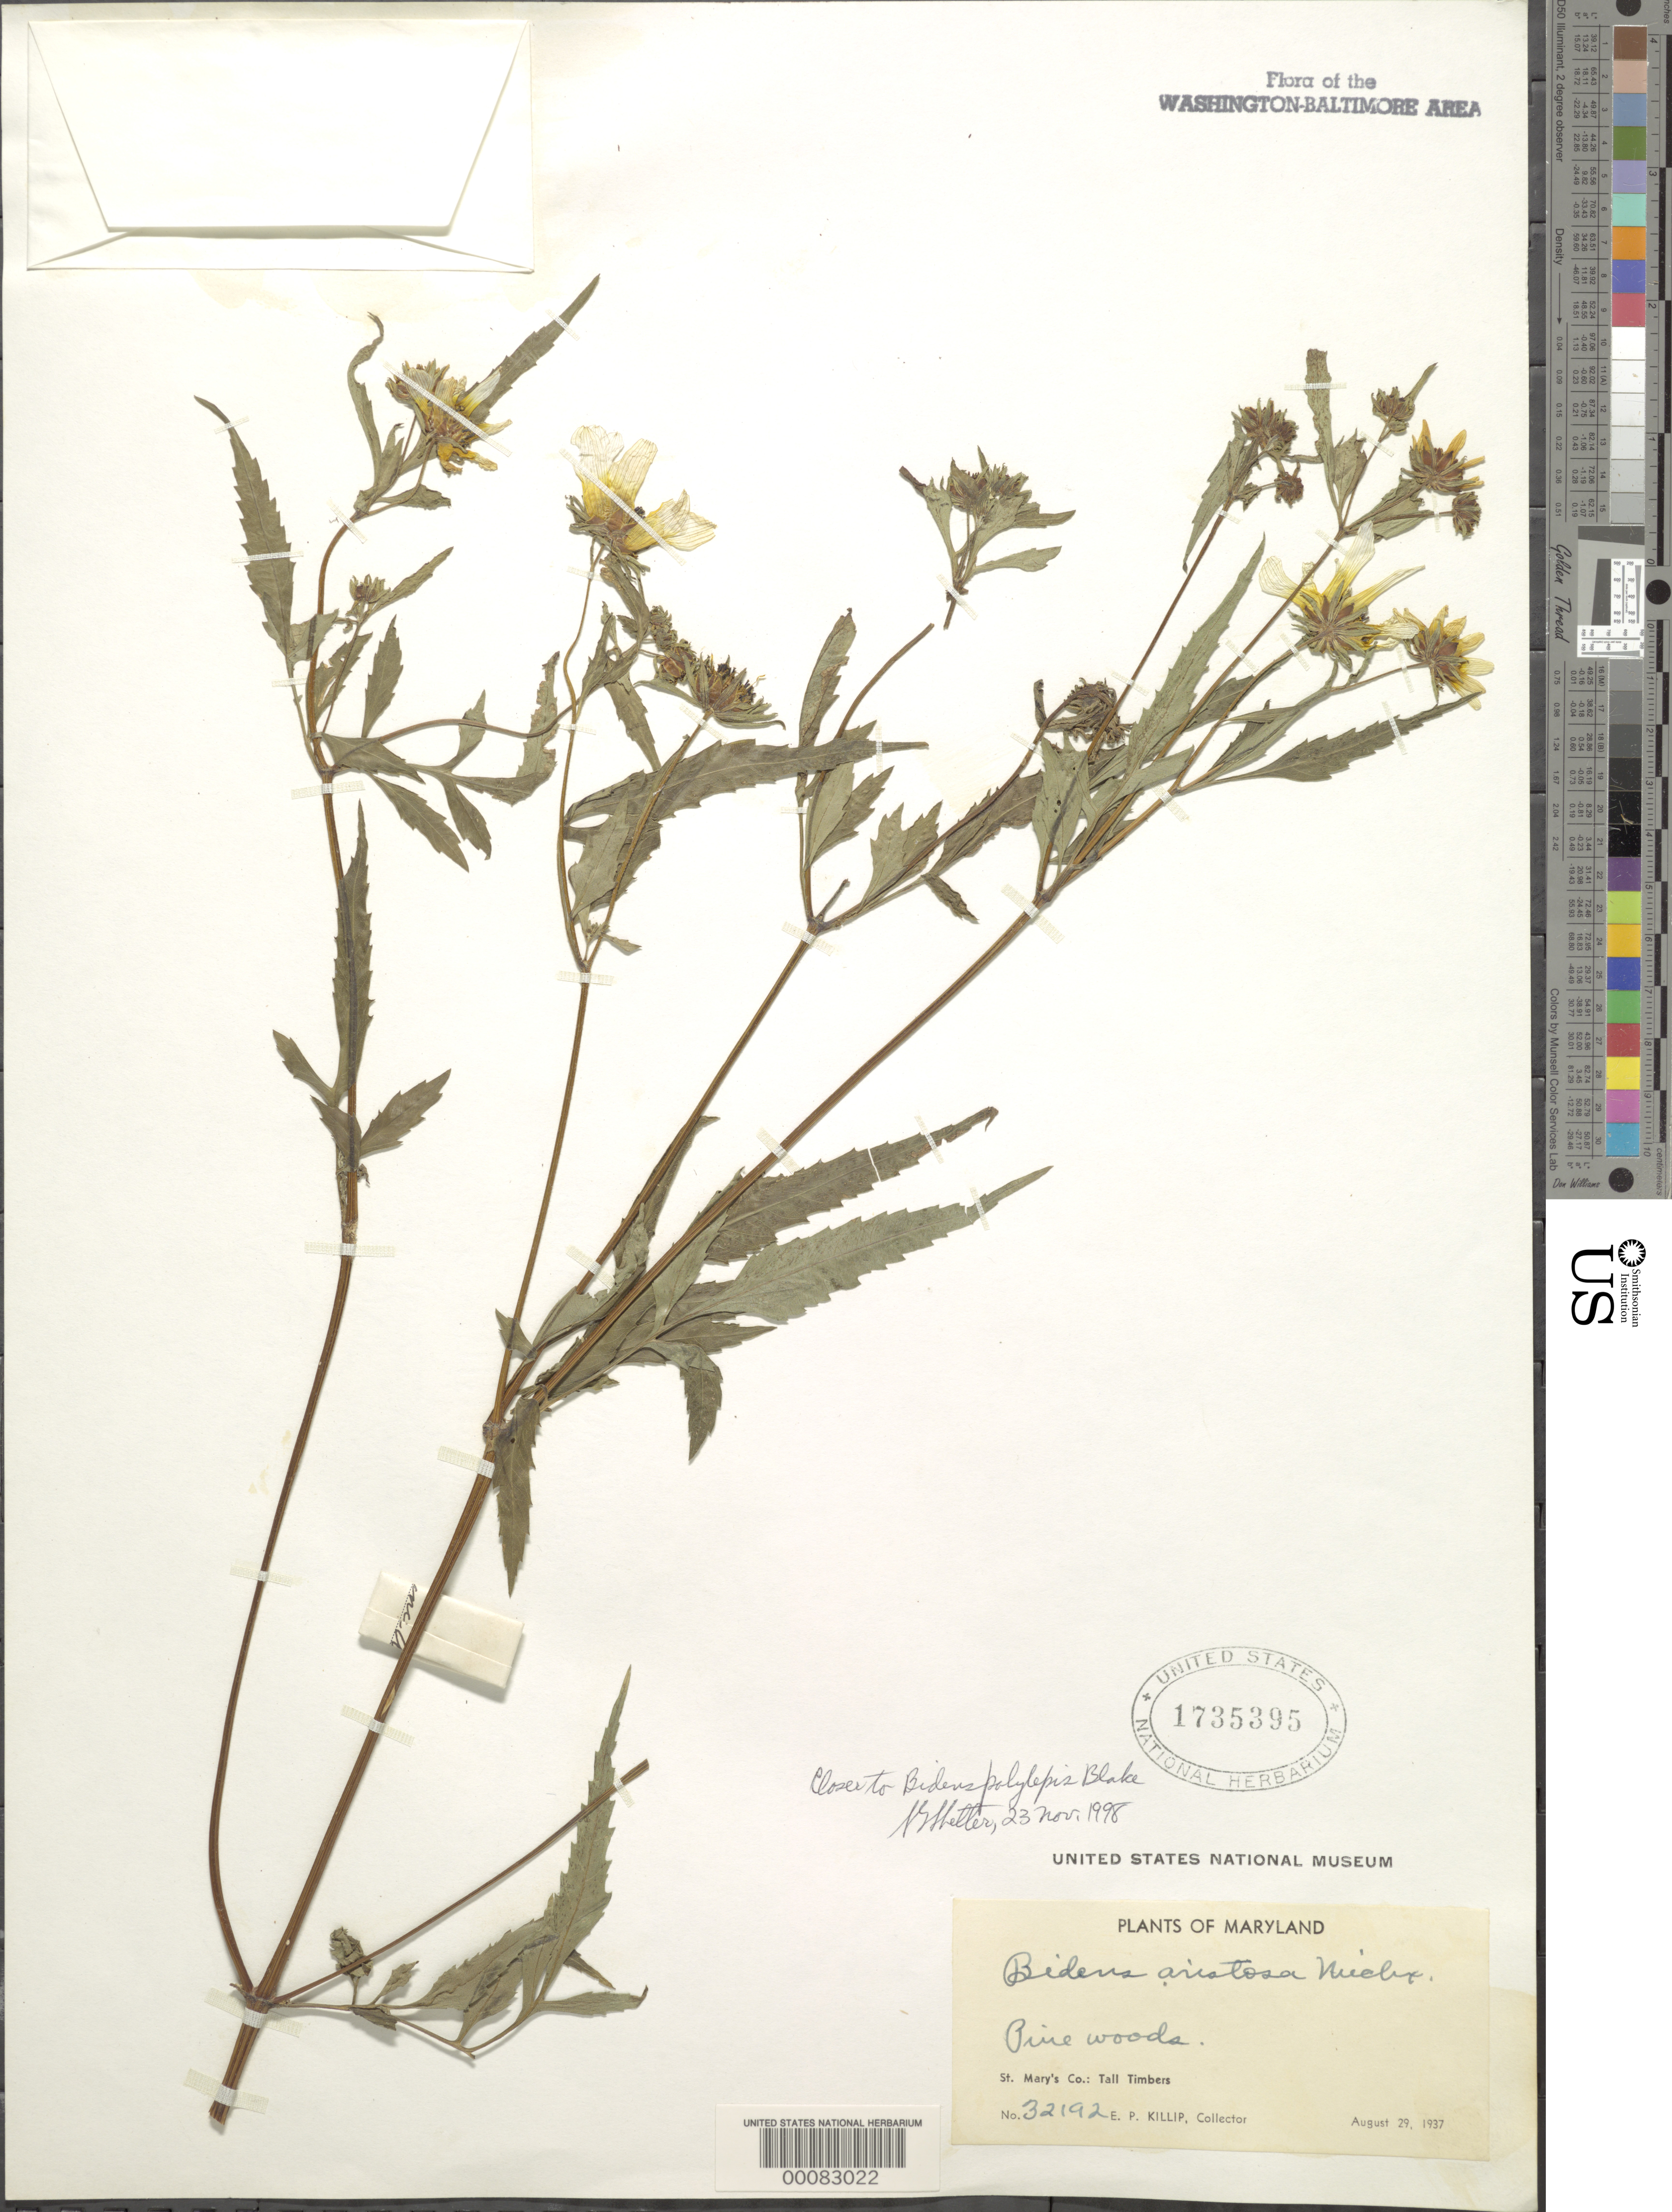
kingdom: Plantae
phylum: Tracheophyta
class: Magnoliopsida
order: Asterales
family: Asteraceae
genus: Bidens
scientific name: Bidens polylepis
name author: S.F. Blake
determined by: Shetler, Stanwyn G., (US), NMNH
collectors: E. P. Killip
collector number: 32192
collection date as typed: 29 Aug 1937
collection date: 1937-08-29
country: United States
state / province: Maryland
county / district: St. Mary's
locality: Tall Timbers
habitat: Pine woods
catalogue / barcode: US 1735395